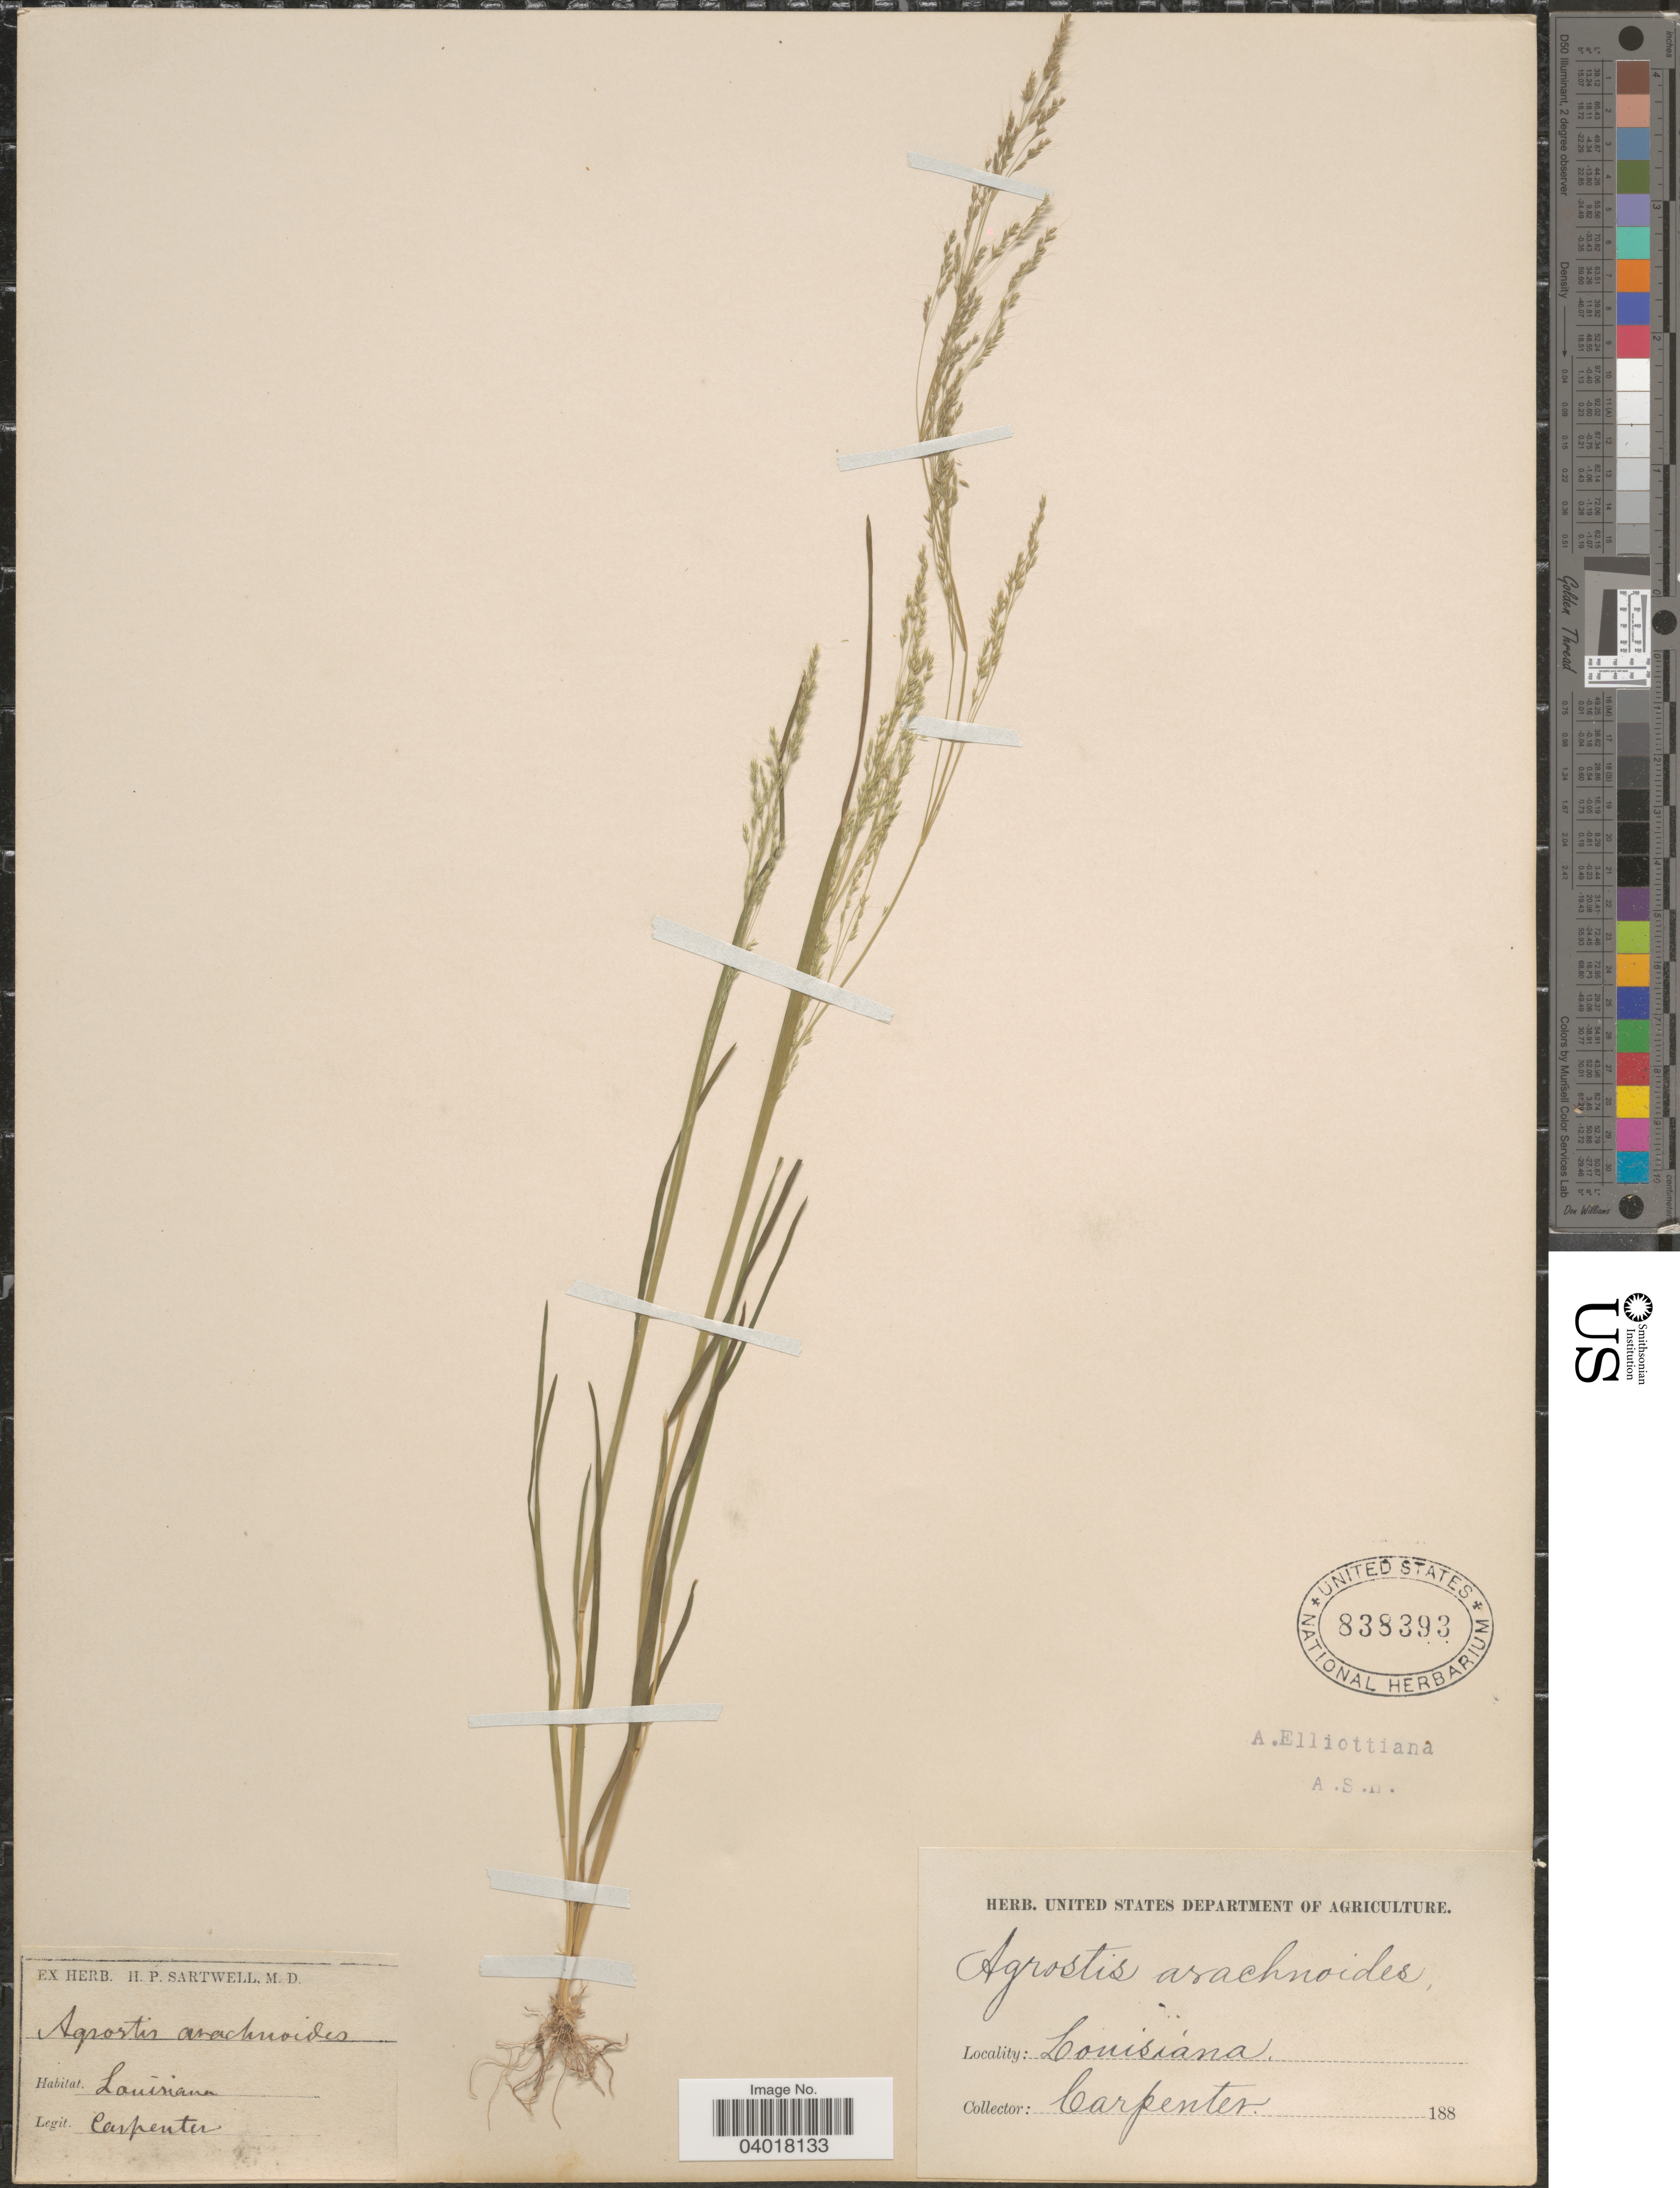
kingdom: Plantae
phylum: Tracheophyta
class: Liliopsida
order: Poales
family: Poaceae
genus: Agrostis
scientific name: Agrostis elliottiana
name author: Schult.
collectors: -. Carpenter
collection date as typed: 188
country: United States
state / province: Louisiana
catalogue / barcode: US 838393